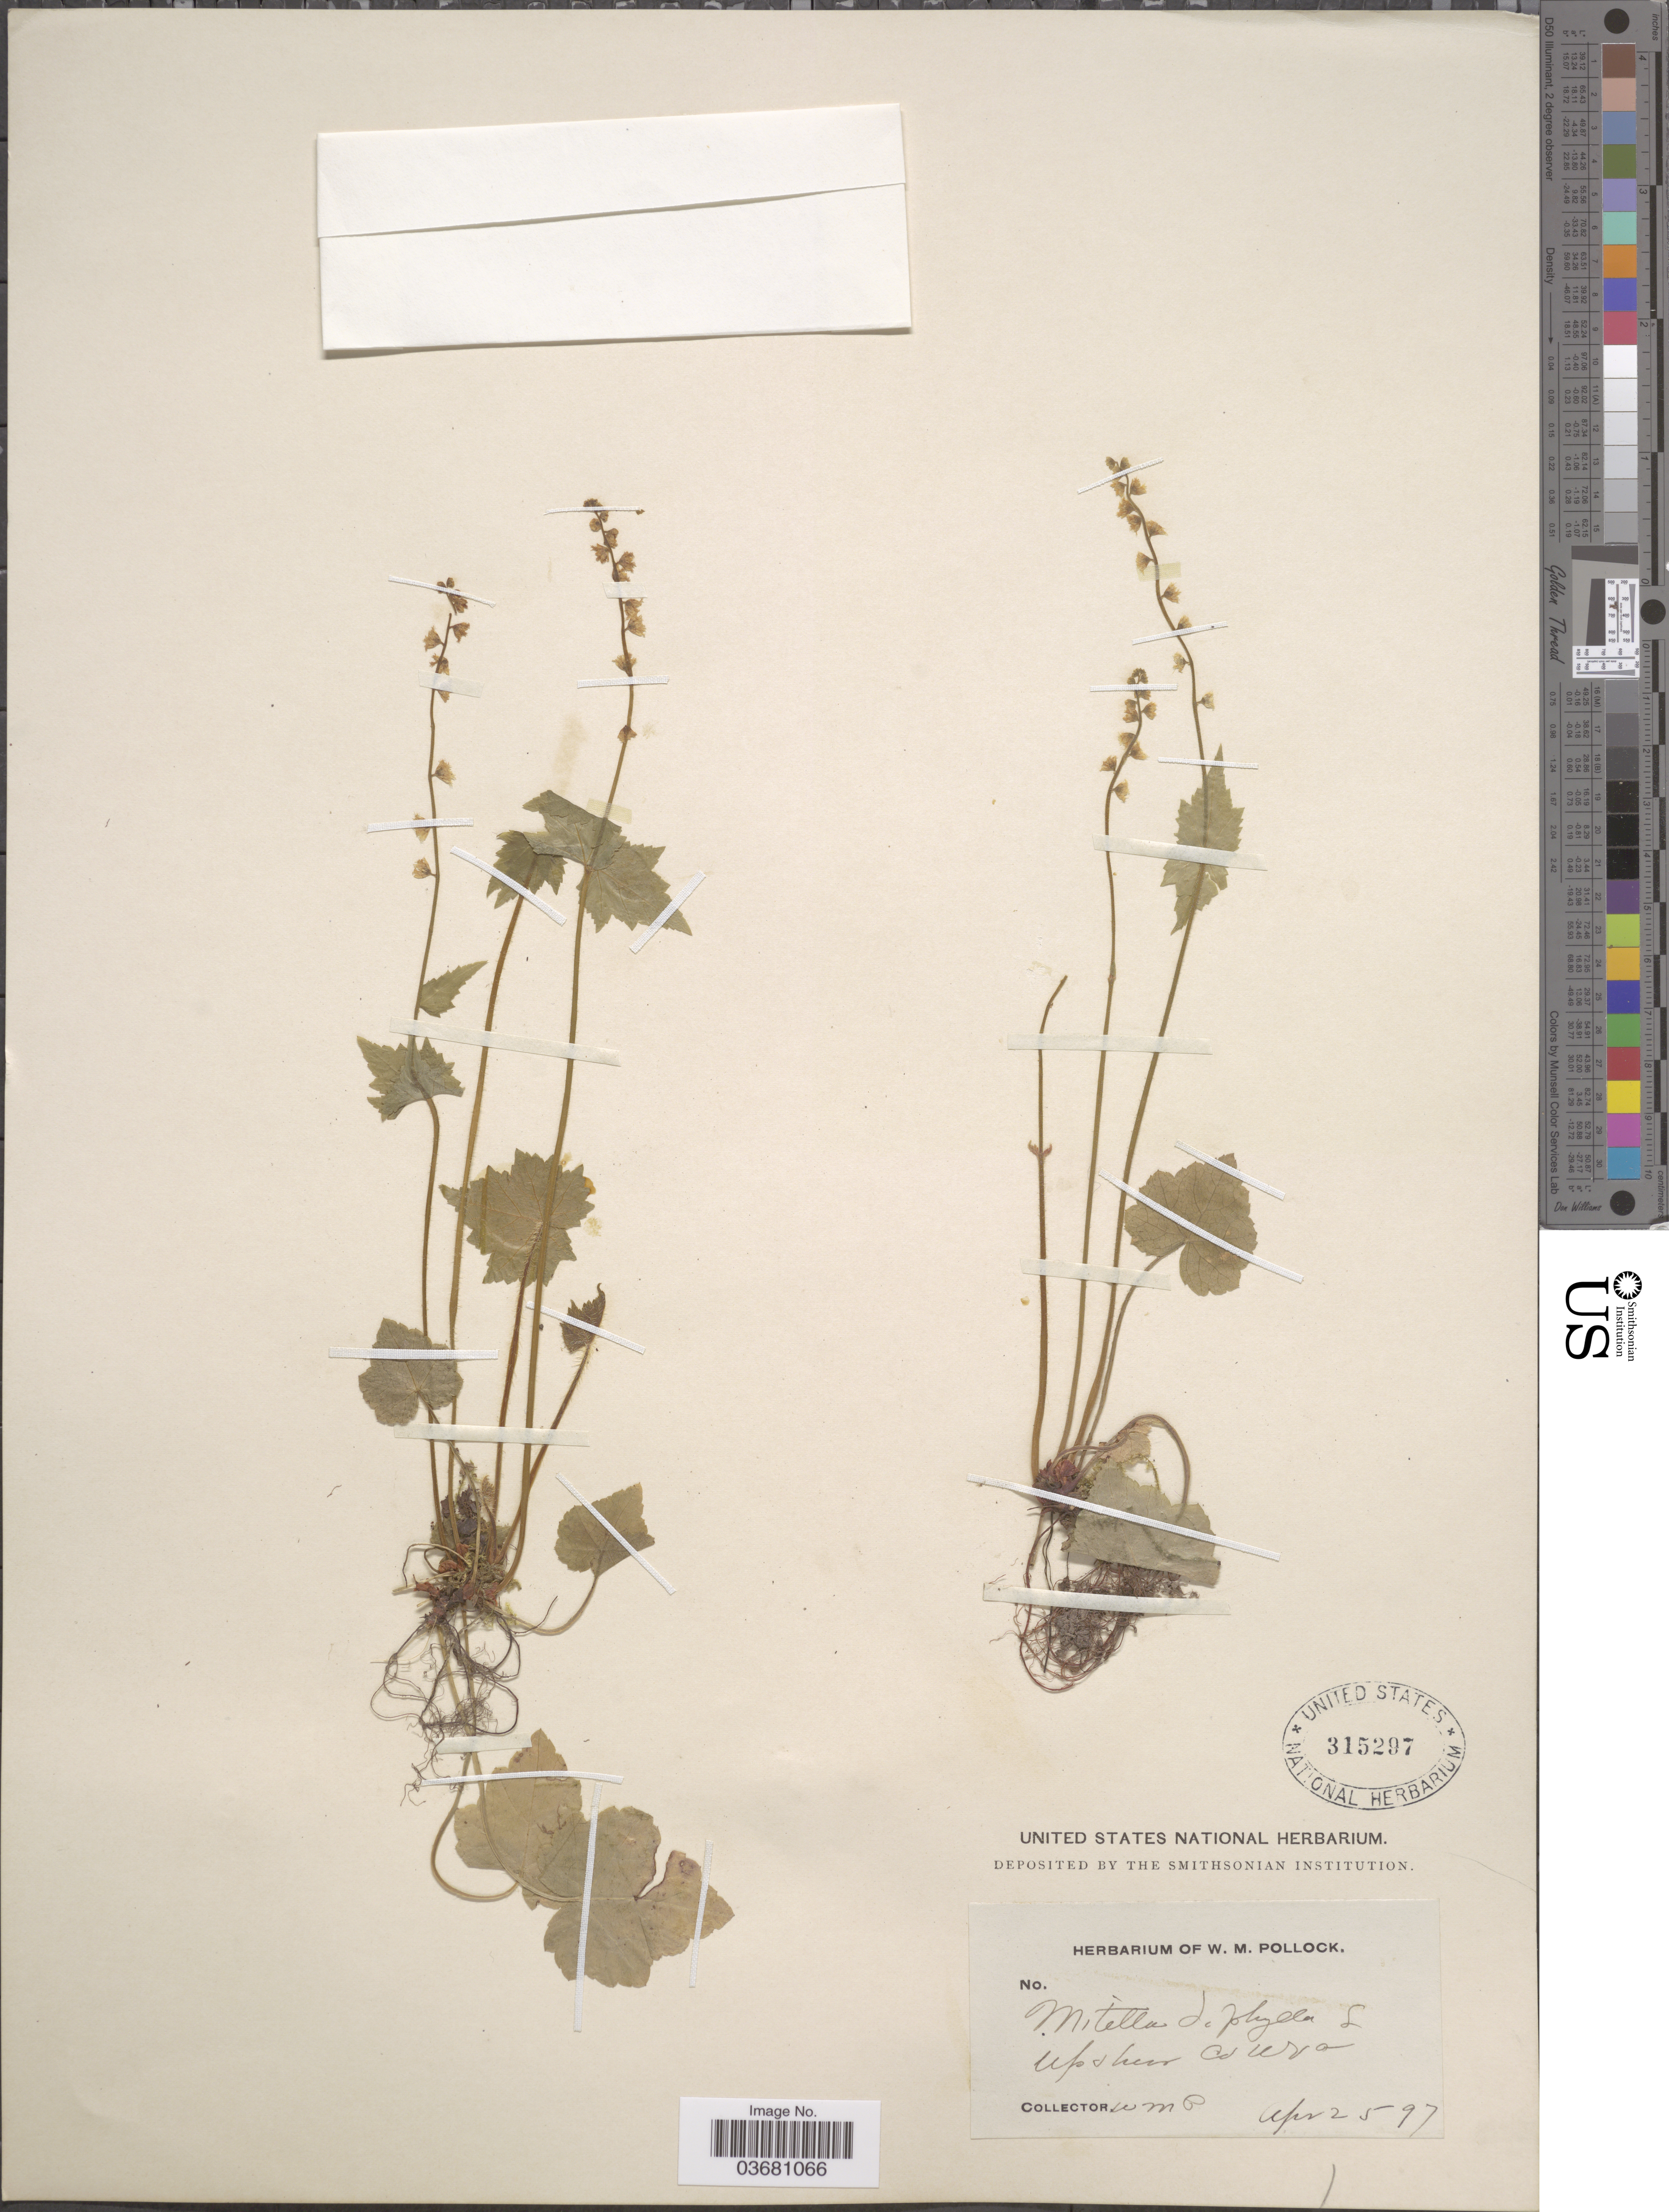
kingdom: Plantae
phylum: Tracheophyta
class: Magnoliopsida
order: Saxifragales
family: Saxifragaceae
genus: Mitella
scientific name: Mitella diphylla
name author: L.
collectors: W. M. Pollock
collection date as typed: Transcribed d/m/y: 25/4/97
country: United States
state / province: West Virginia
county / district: Upshur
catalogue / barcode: US 315297